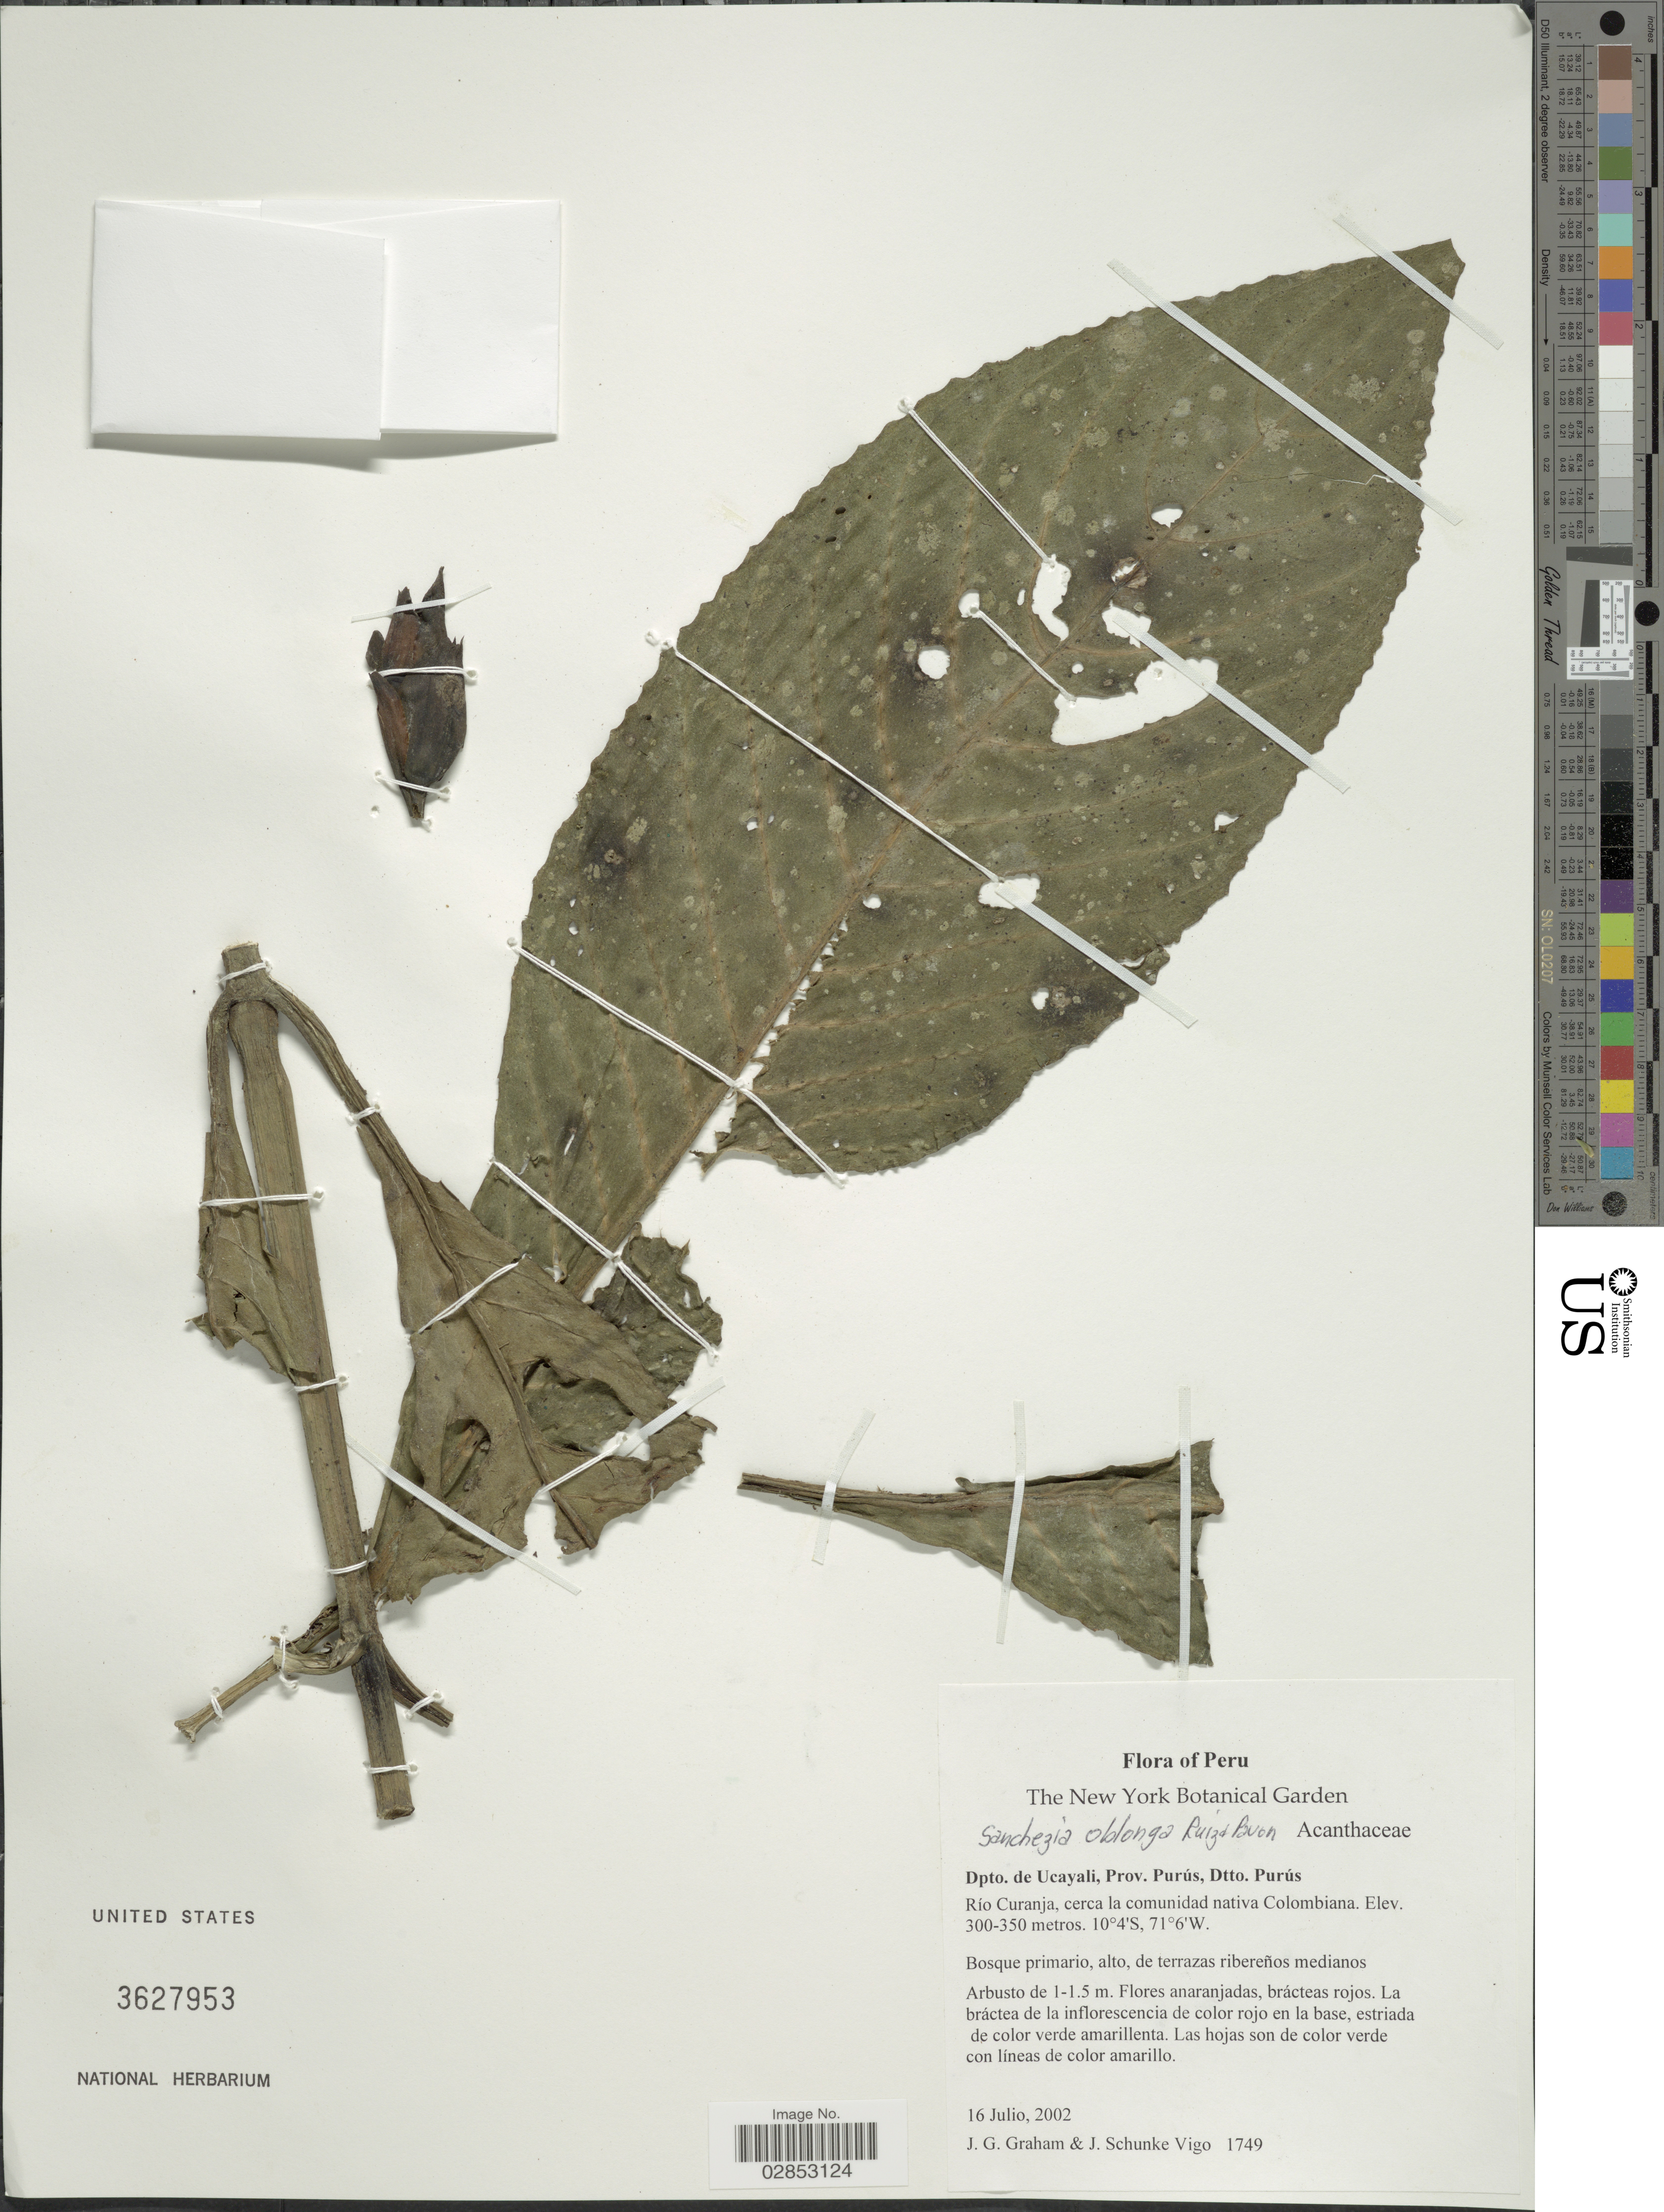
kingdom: Plantae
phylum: Tracheophyta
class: Magnoliopsida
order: Lamiales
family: Acanthaceae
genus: Sanchezia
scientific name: Sanchezia oblonga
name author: Ruiz & Pav.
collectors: J. Graham & J. Schunke Vigo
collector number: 1749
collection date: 2002-07-16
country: Peru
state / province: Ucayali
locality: Dpto. de Ucayali, Prov. Purús, Dtto. Purús, Río Curanja, cerca la comunidad nativa Colombiana.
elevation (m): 300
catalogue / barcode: US 3627953